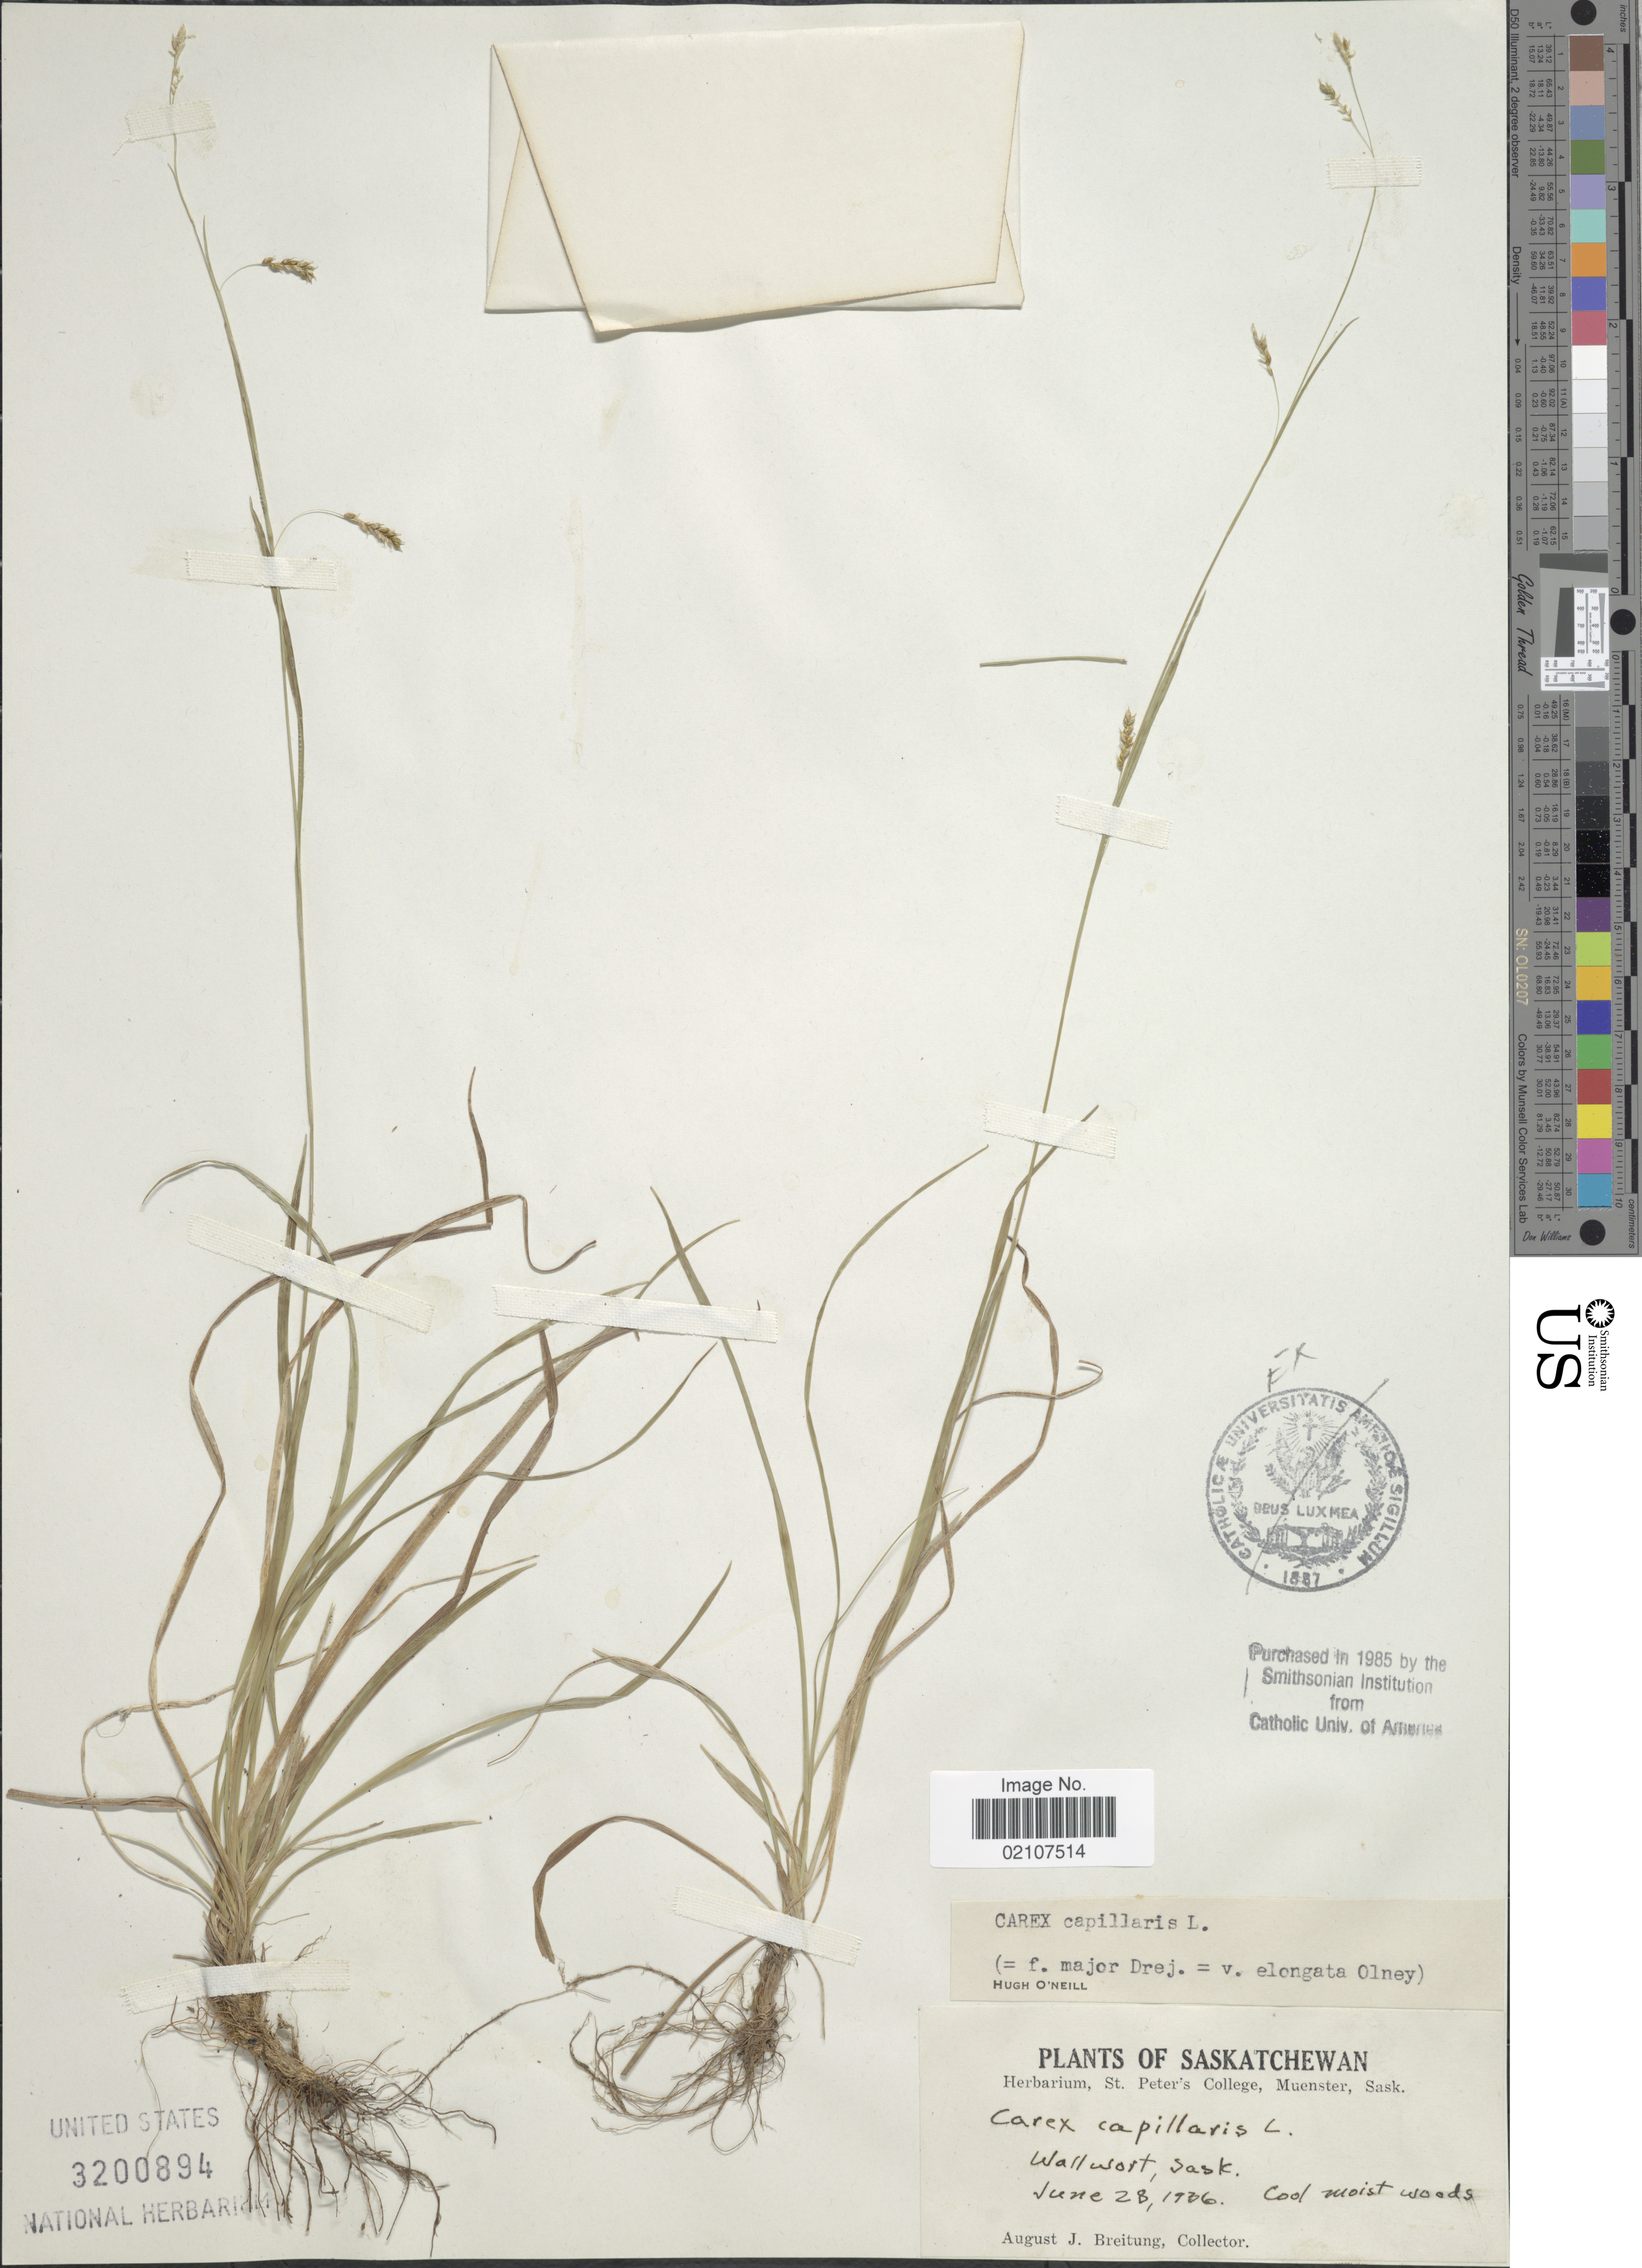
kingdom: Plantae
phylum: Tracheophyta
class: Liliopsida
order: Poales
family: Cyperaceae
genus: Carex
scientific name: Carex capillaris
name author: L.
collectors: A. Breitung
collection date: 1936-06-28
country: Canada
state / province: Saskatchewan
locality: Wallwort, Cool moist woods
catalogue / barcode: US 3200894